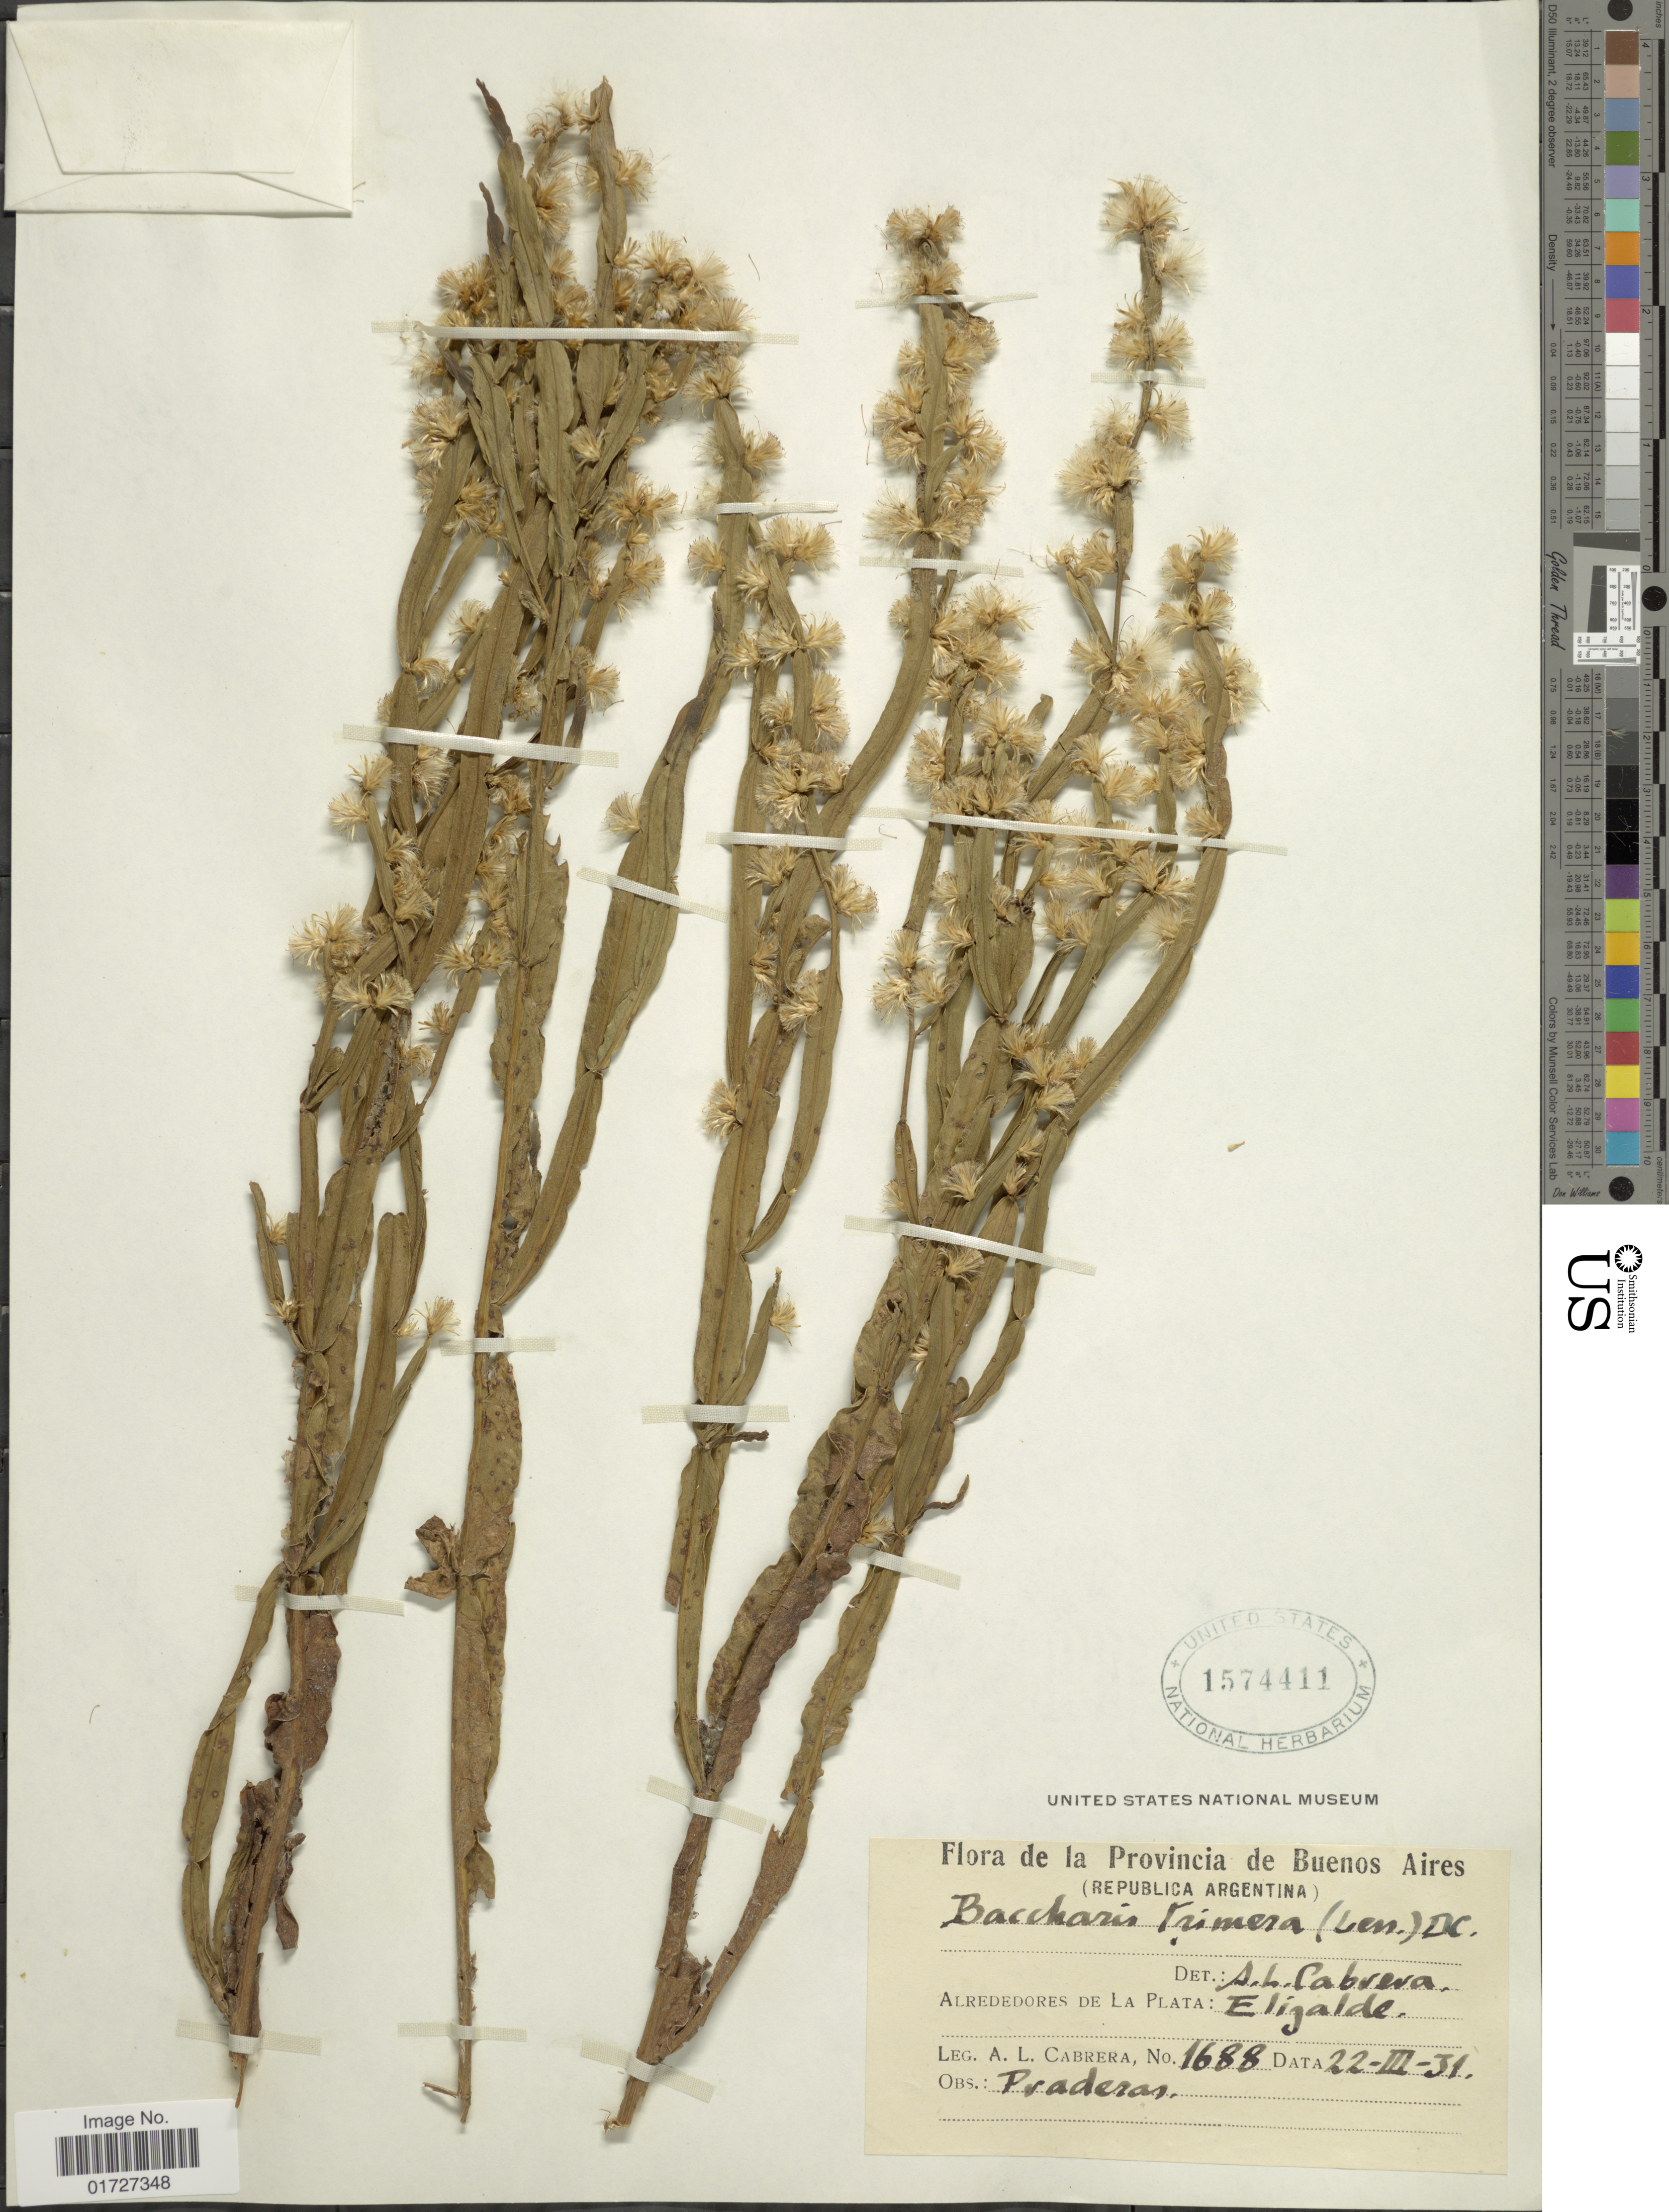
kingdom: Plantae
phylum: Tracheophyta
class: Magnoliopsida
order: Asterales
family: Asteraceae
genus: Baccharis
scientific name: Baccharis genistelloides var. trimera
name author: (Less.) Baker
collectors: A. L. Cabrera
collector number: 1688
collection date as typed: Transcribed d/m/y: 22/3/31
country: Argentina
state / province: Buenos Aires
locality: Republica Argentina, alrededores de La Plata, Eligalde [unsure placement]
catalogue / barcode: US 1574411